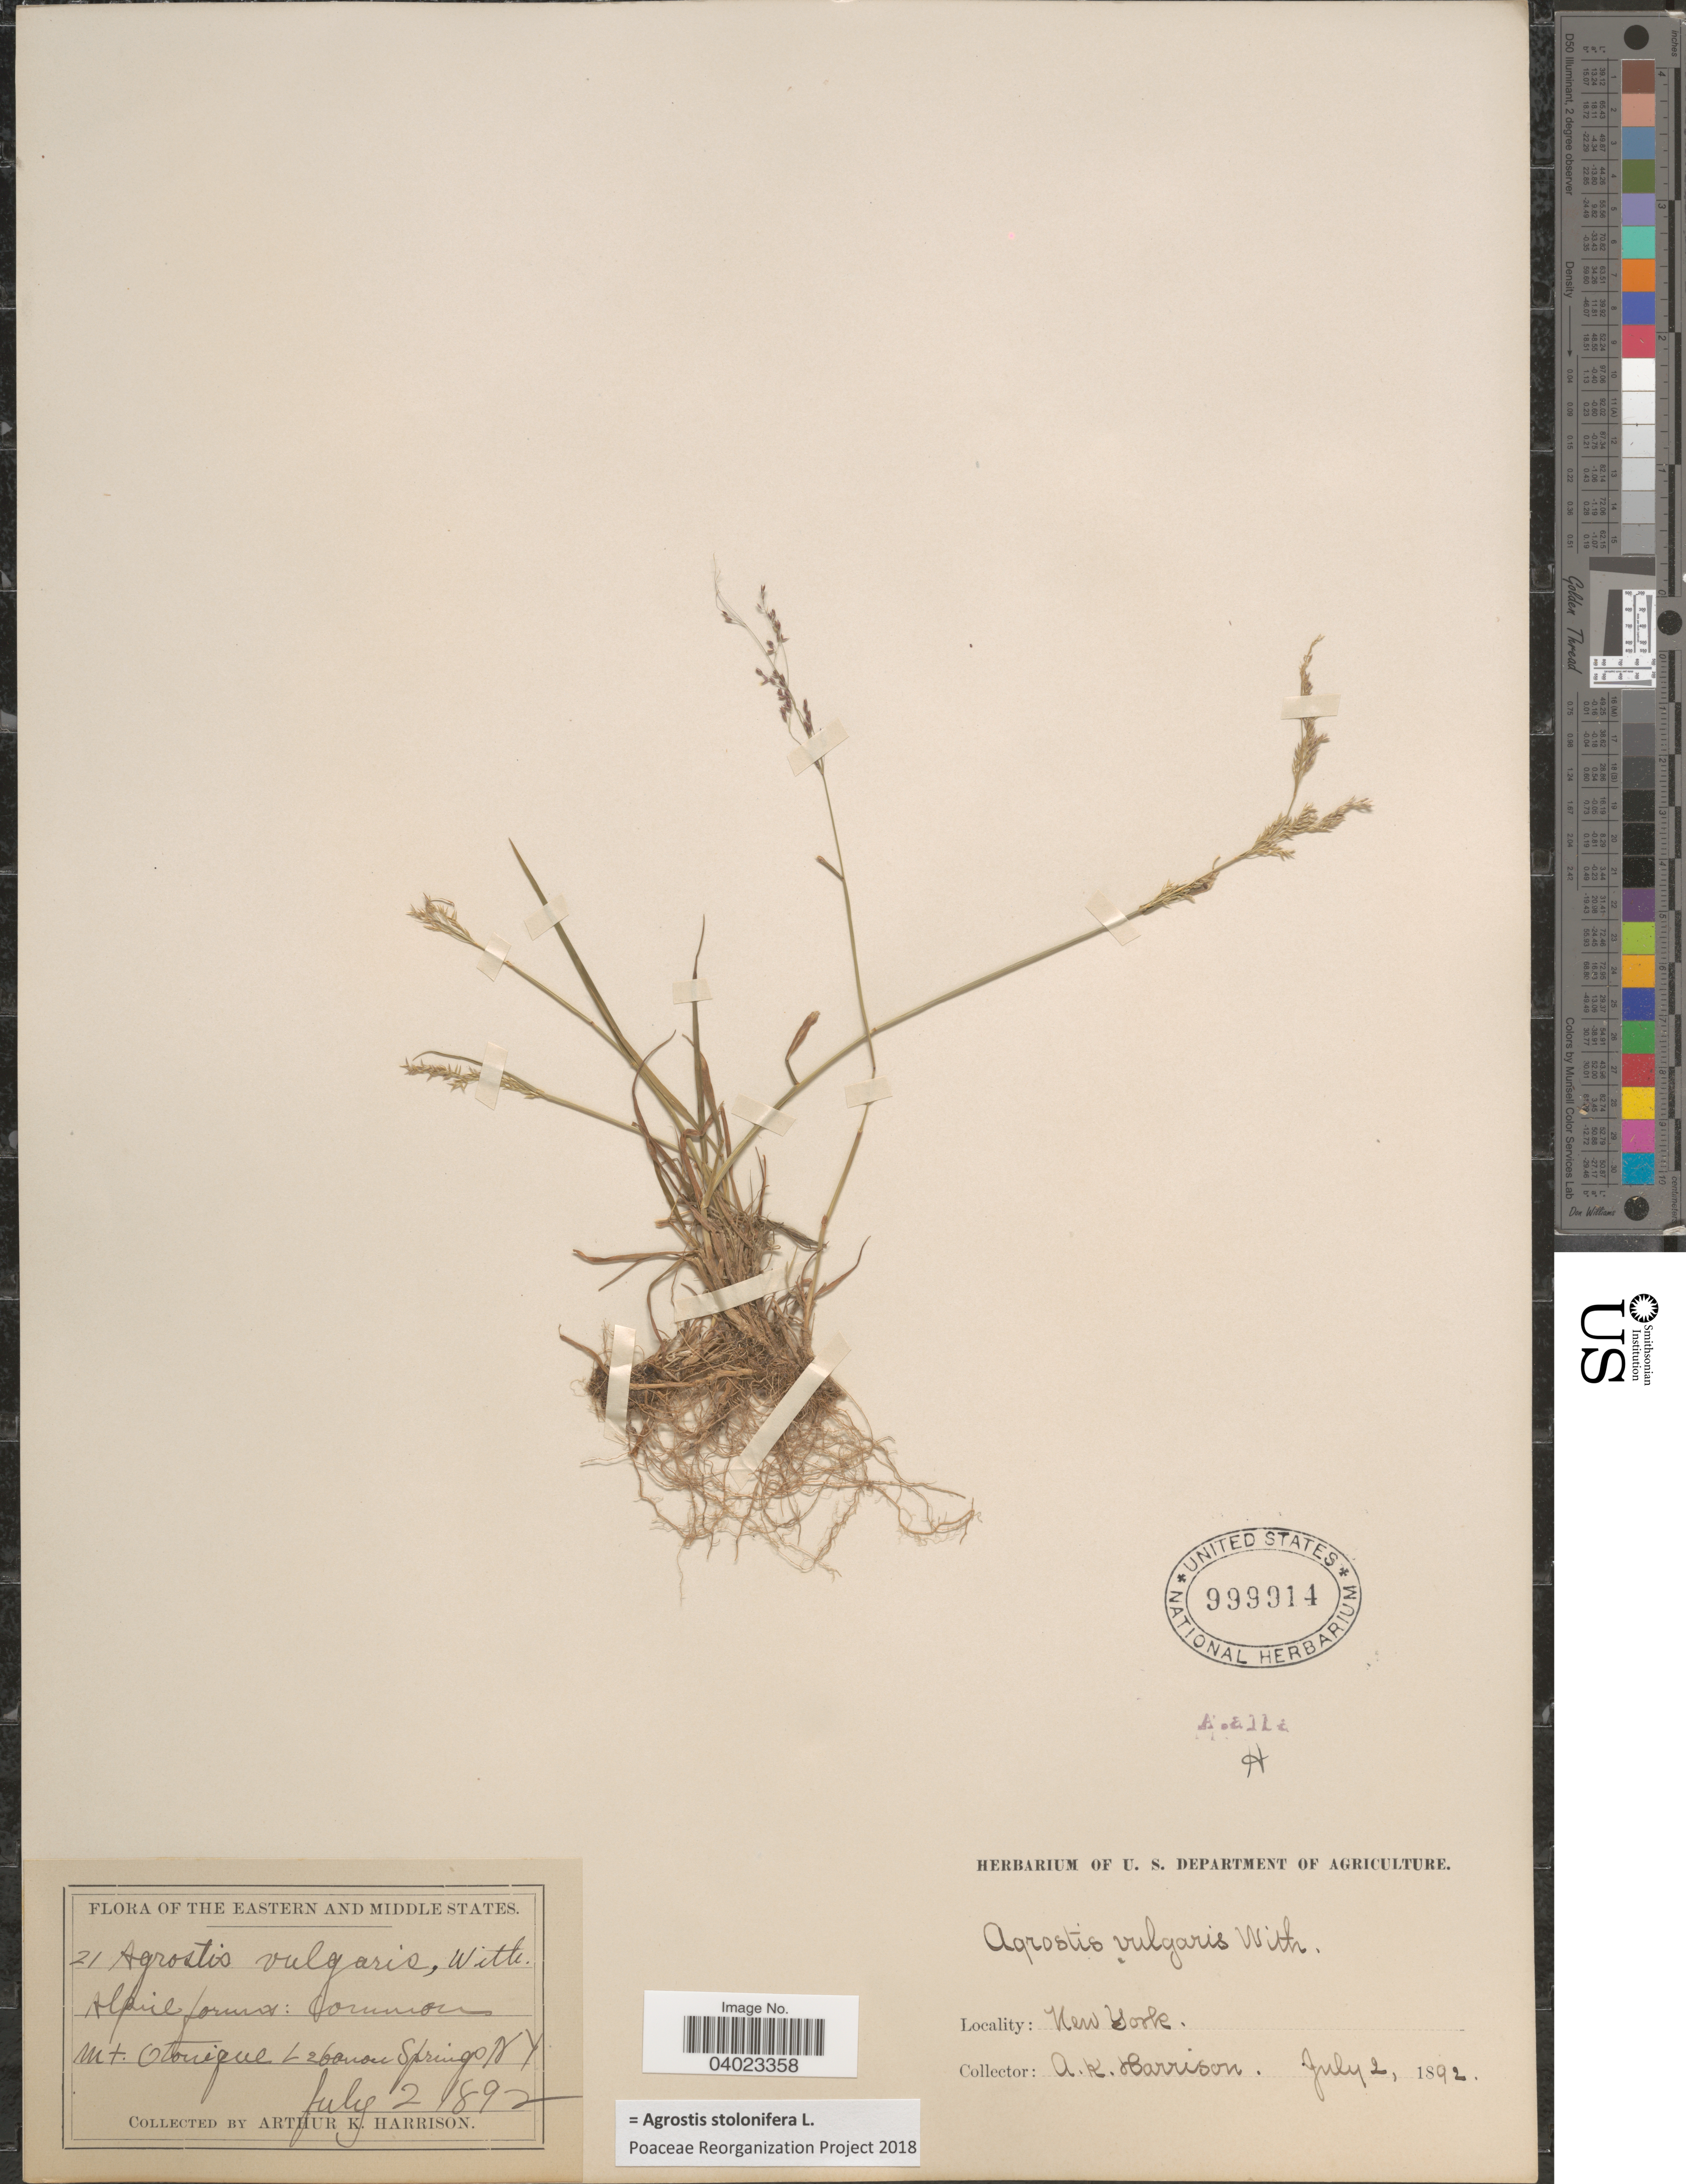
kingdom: Plantae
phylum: Tracheophyta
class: Liliopsida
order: Poales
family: Poaceae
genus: Agrostis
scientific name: Agrostis stolonifera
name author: L.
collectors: A. K. Harrison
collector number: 21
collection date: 1892-07-02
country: United States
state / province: New York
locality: Eastern and Middle States. Mt. Otonique Lebanon Springs.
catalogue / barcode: US 999914